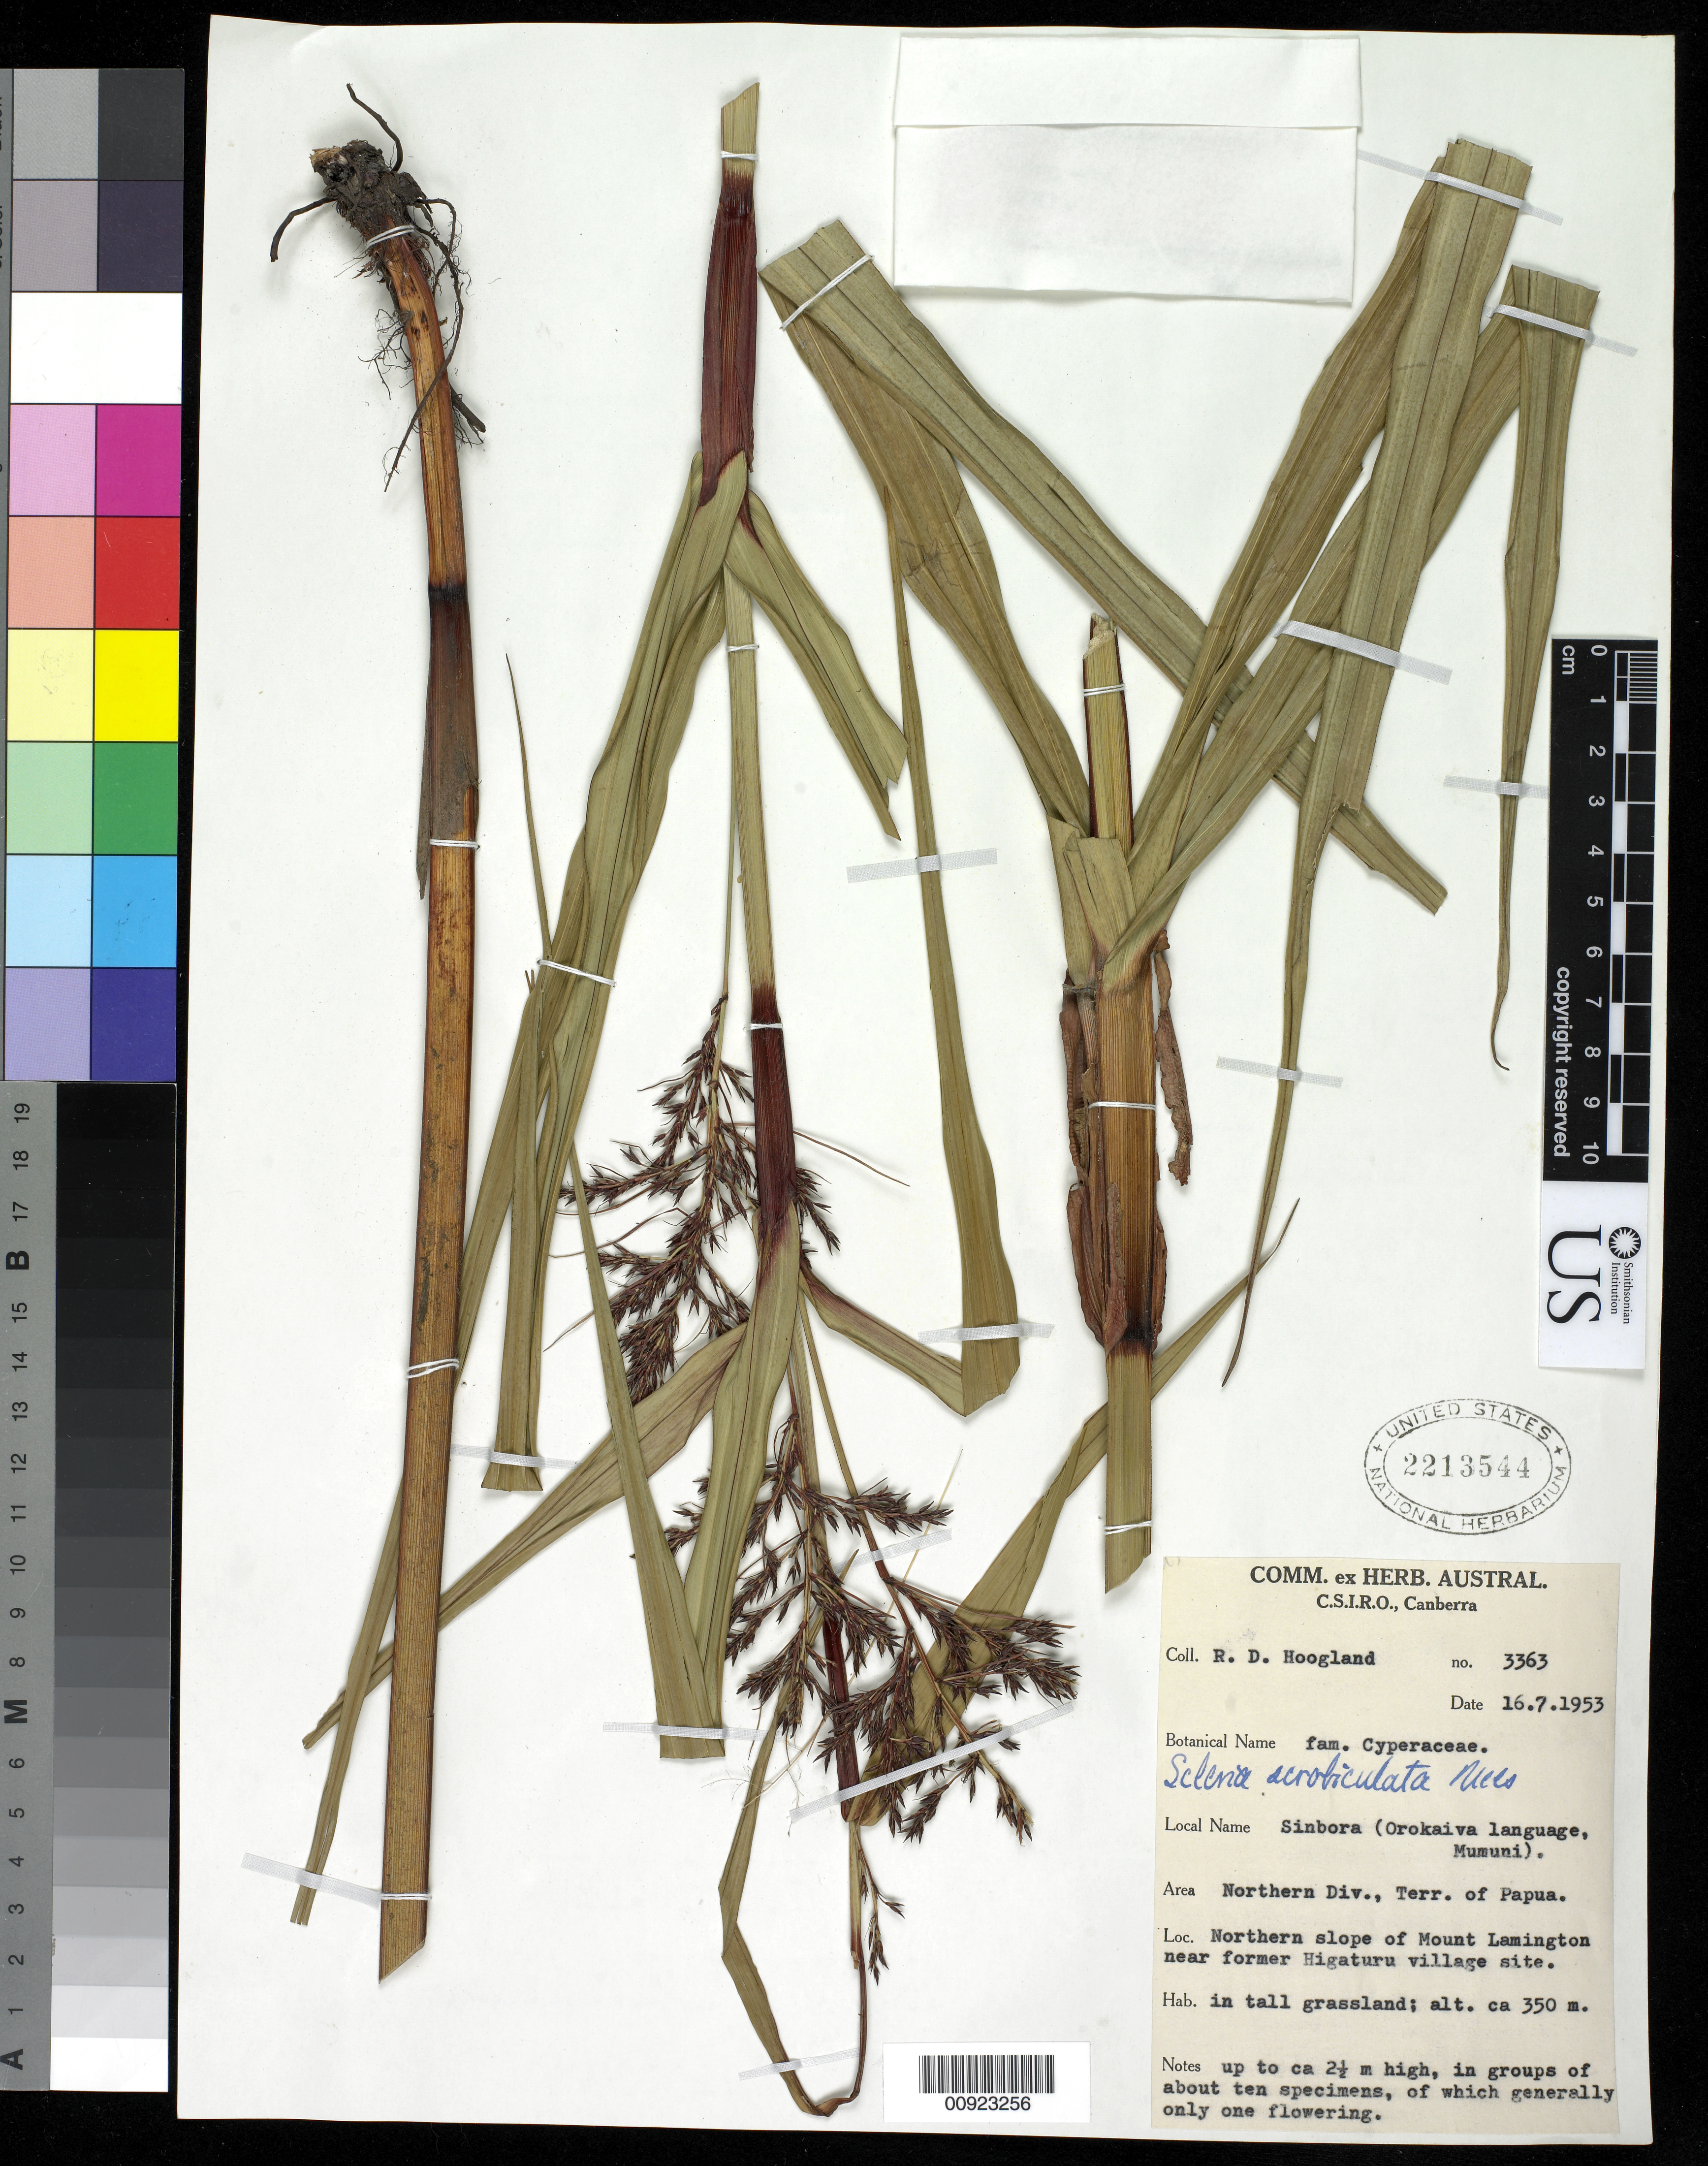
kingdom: Plantae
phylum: Tracheophyta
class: Liliopsida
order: Poales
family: Cyperaceae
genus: Scleria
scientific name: Scleria scrobiculata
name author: Nees & Meyen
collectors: R. D. Hoogland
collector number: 3363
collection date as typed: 16 Jul 1953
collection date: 1953-07-16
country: Papua New Guinea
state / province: Northern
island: New Guinea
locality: Northern slope of Mount Lamington near former Higaturu village site.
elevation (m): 350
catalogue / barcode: US 2213544